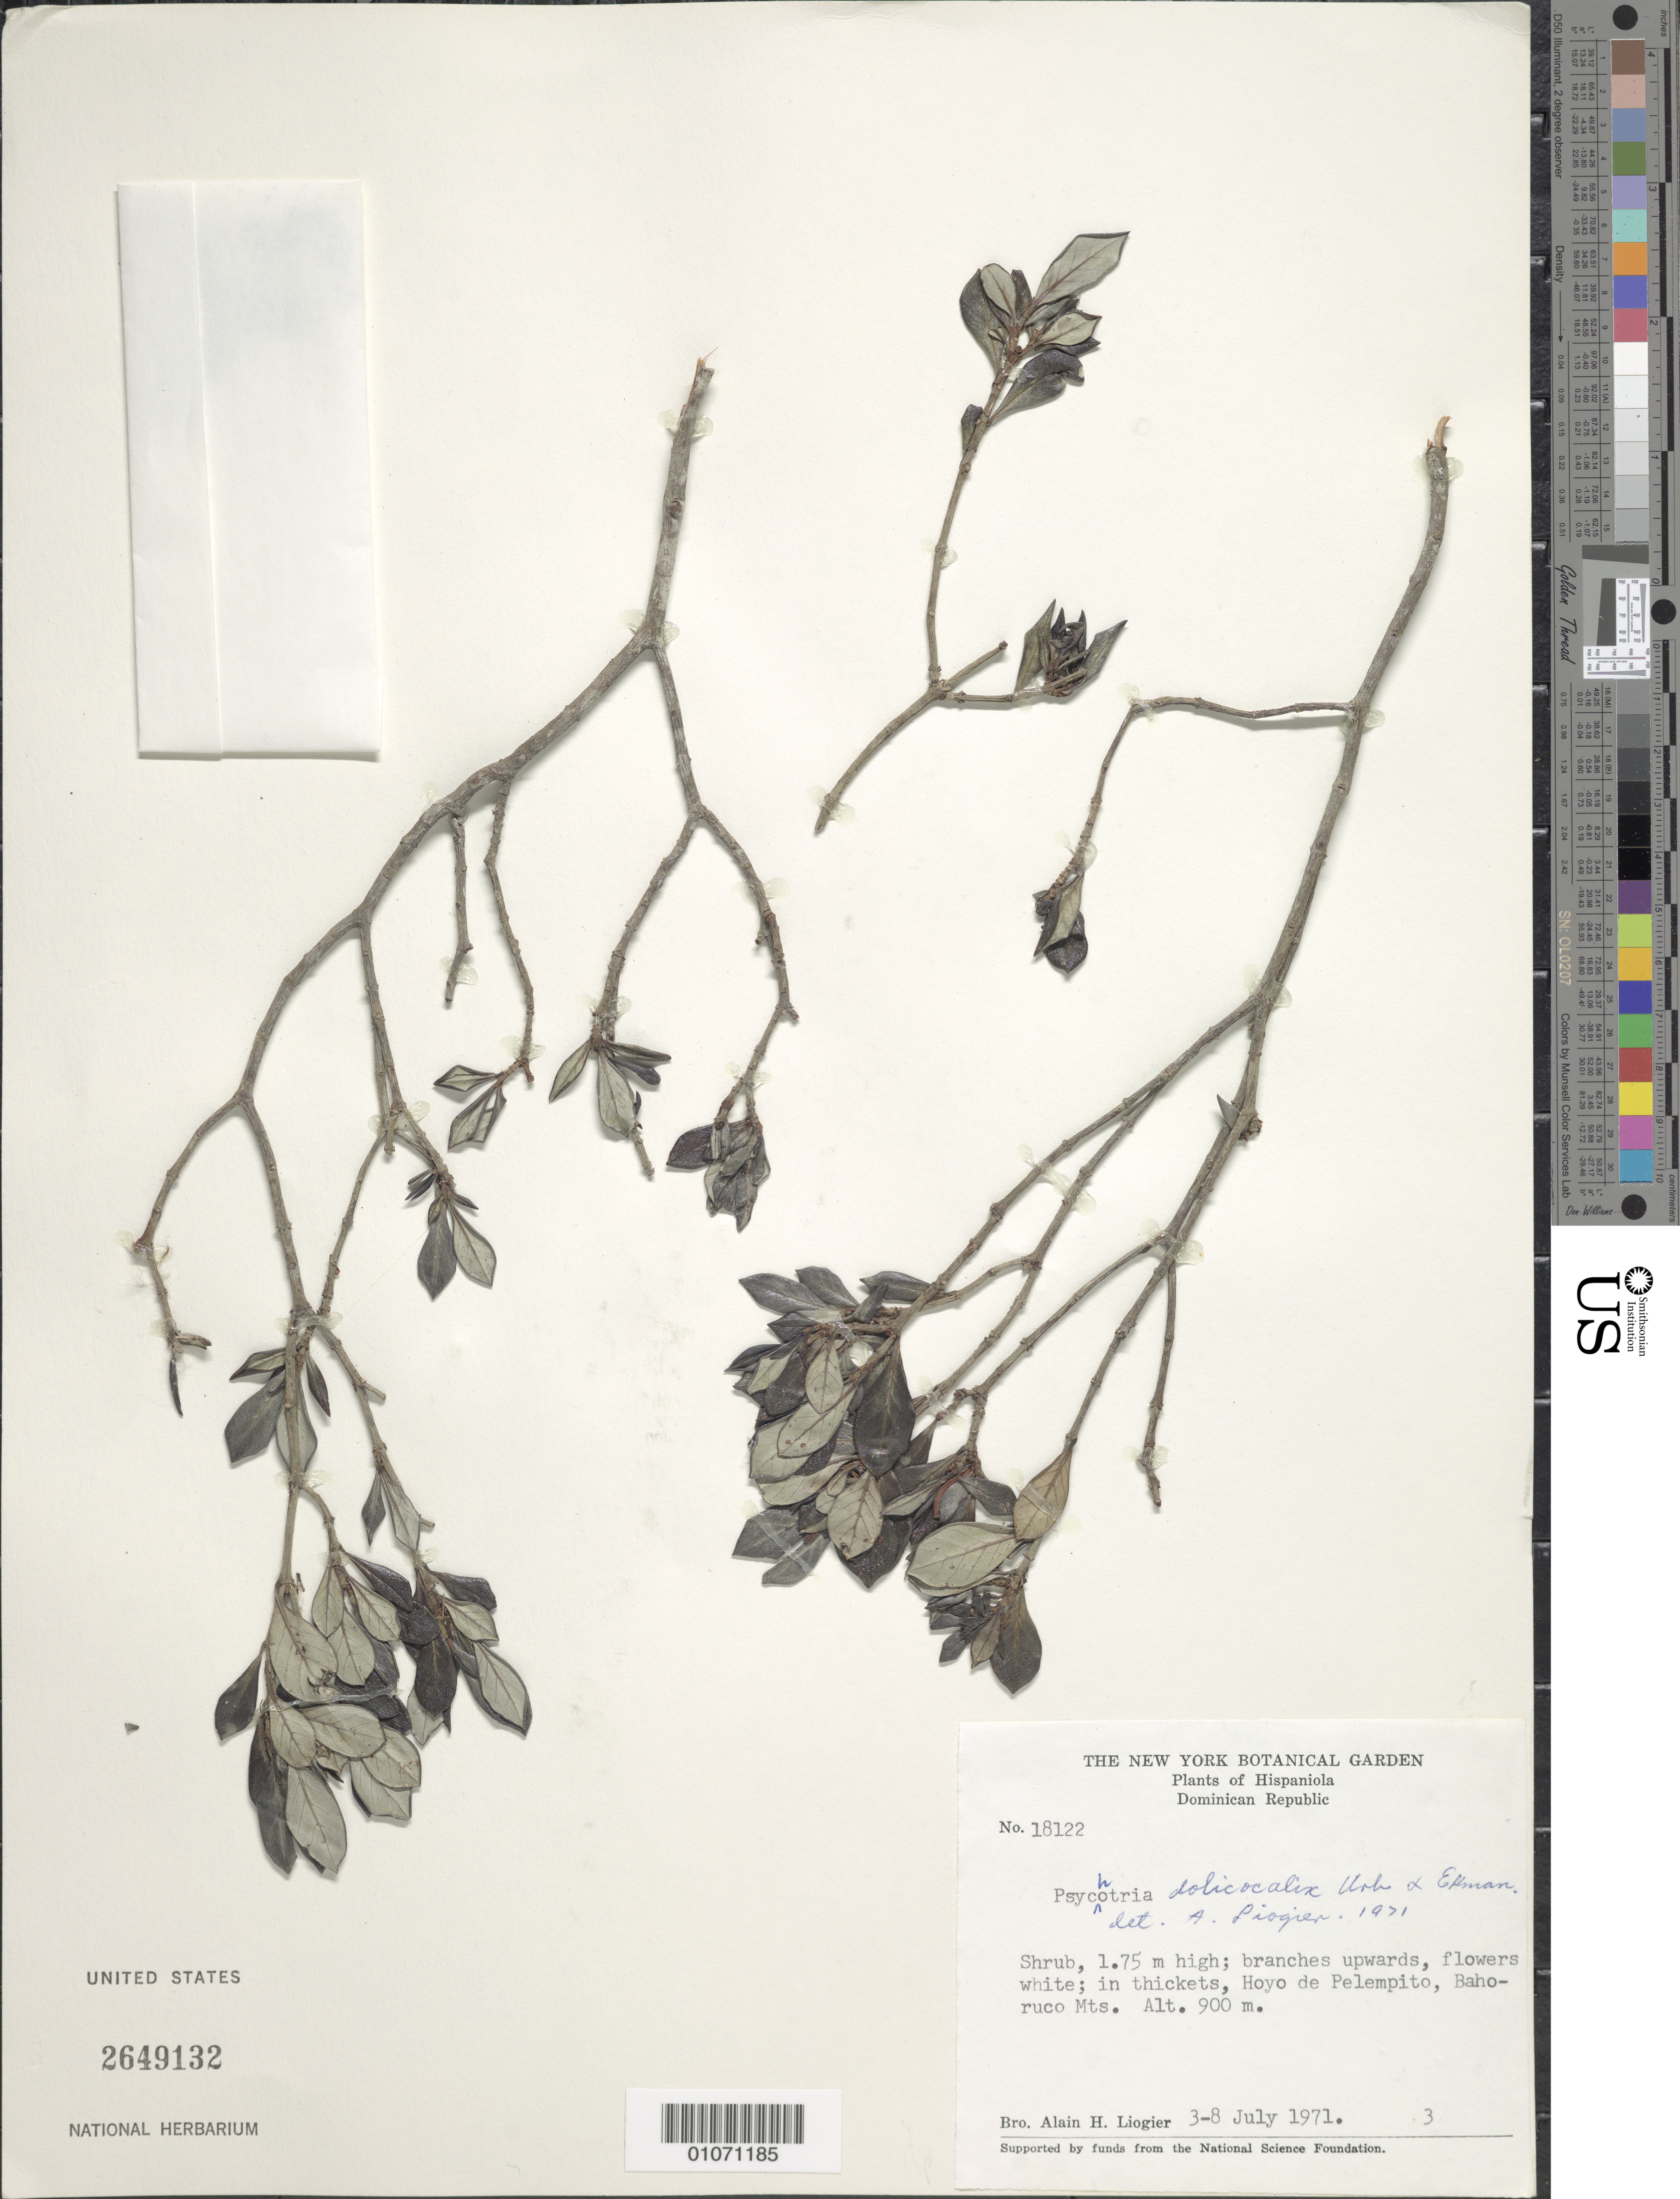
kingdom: Plantae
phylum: Tracheophyta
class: Magnoliopsida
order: Gentianales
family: Rubiaceae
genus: Psychotria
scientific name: Psychotria dolichocalyx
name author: Urb. & Ekman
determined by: Liogier, Alain H.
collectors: A. H. Liogier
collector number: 18122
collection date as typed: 03 Jul 1971 to 08 Jul 1971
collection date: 1971-07-03/1971-07-08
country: Dominican Republic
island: Hispaniola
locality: Hoyo de Pelempito, Bahoruco Mts.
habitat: In thickets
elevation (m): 900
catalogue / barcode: US 2649132